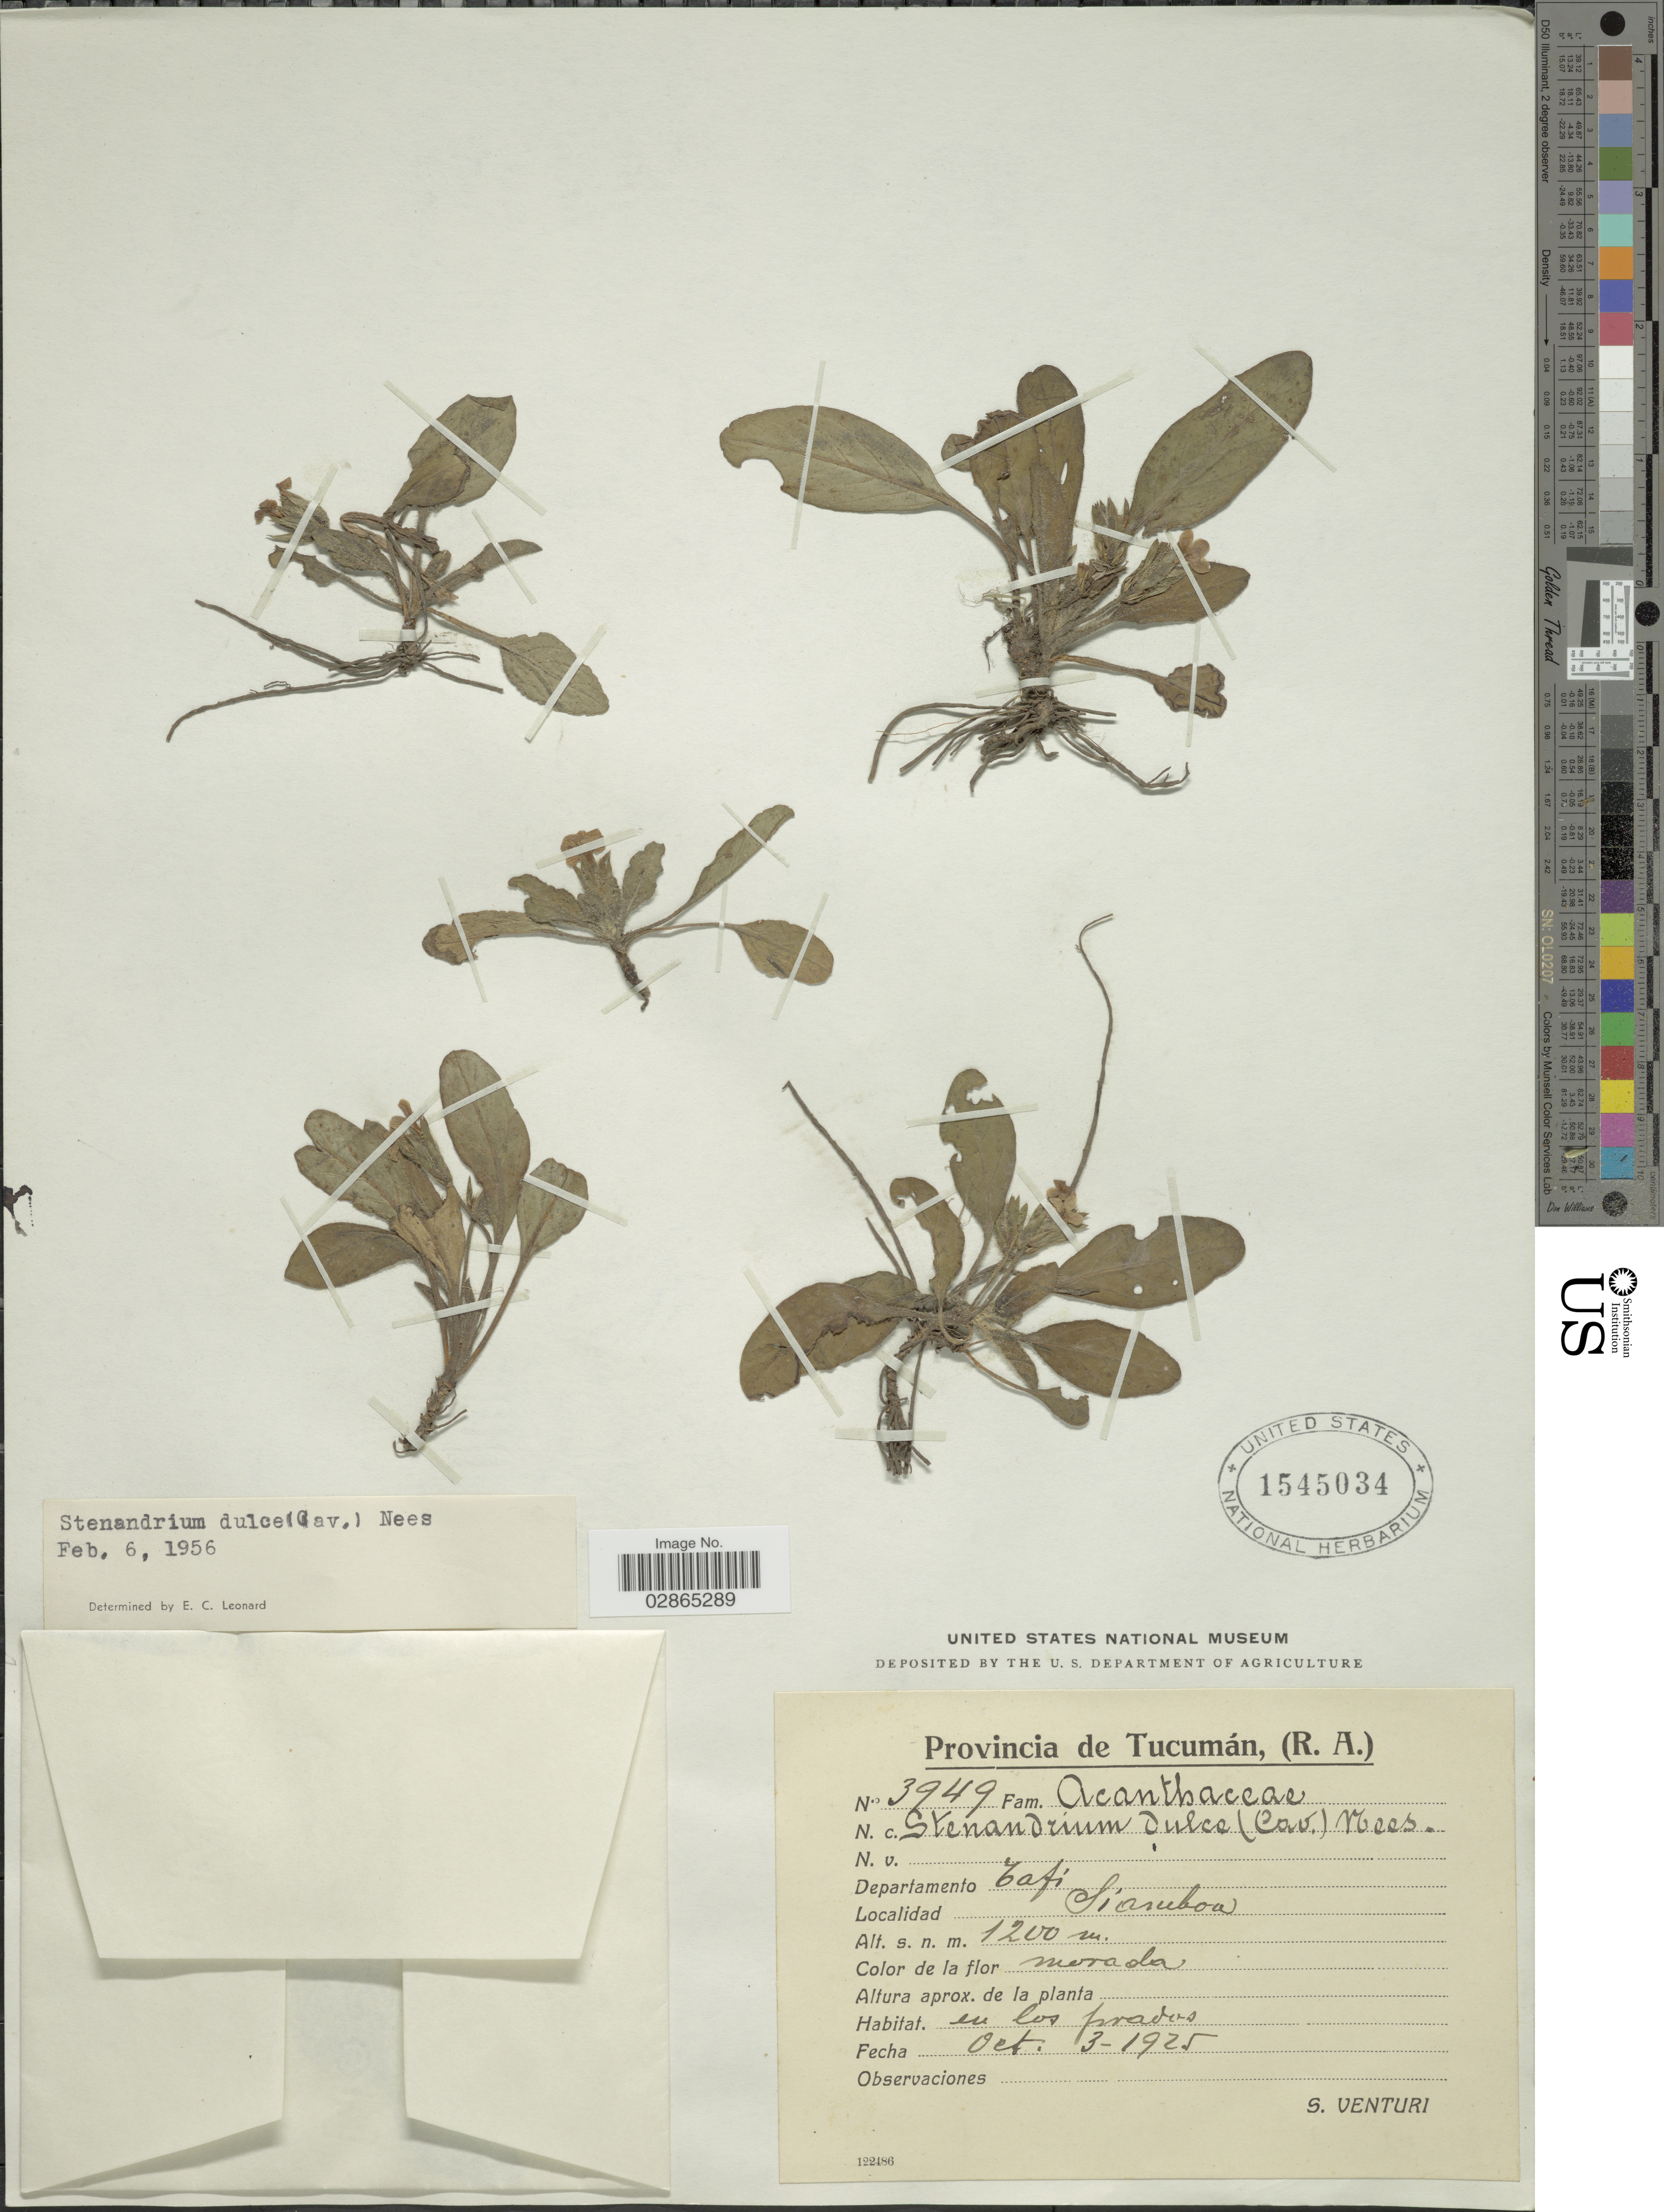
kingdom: Plantae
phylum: Tracheophyta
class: Magnoliopsida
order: Lamiales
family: Acanthaceae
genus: Stenandrium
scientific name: Stenandrium dulce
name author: (Cav.) Nees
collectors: S. Venturi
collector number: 3949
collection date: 1925-10-03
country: Argentina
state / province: Tucuman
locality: Departamento Tafi, Siambon.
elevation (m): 1200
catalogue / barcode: US 1545034